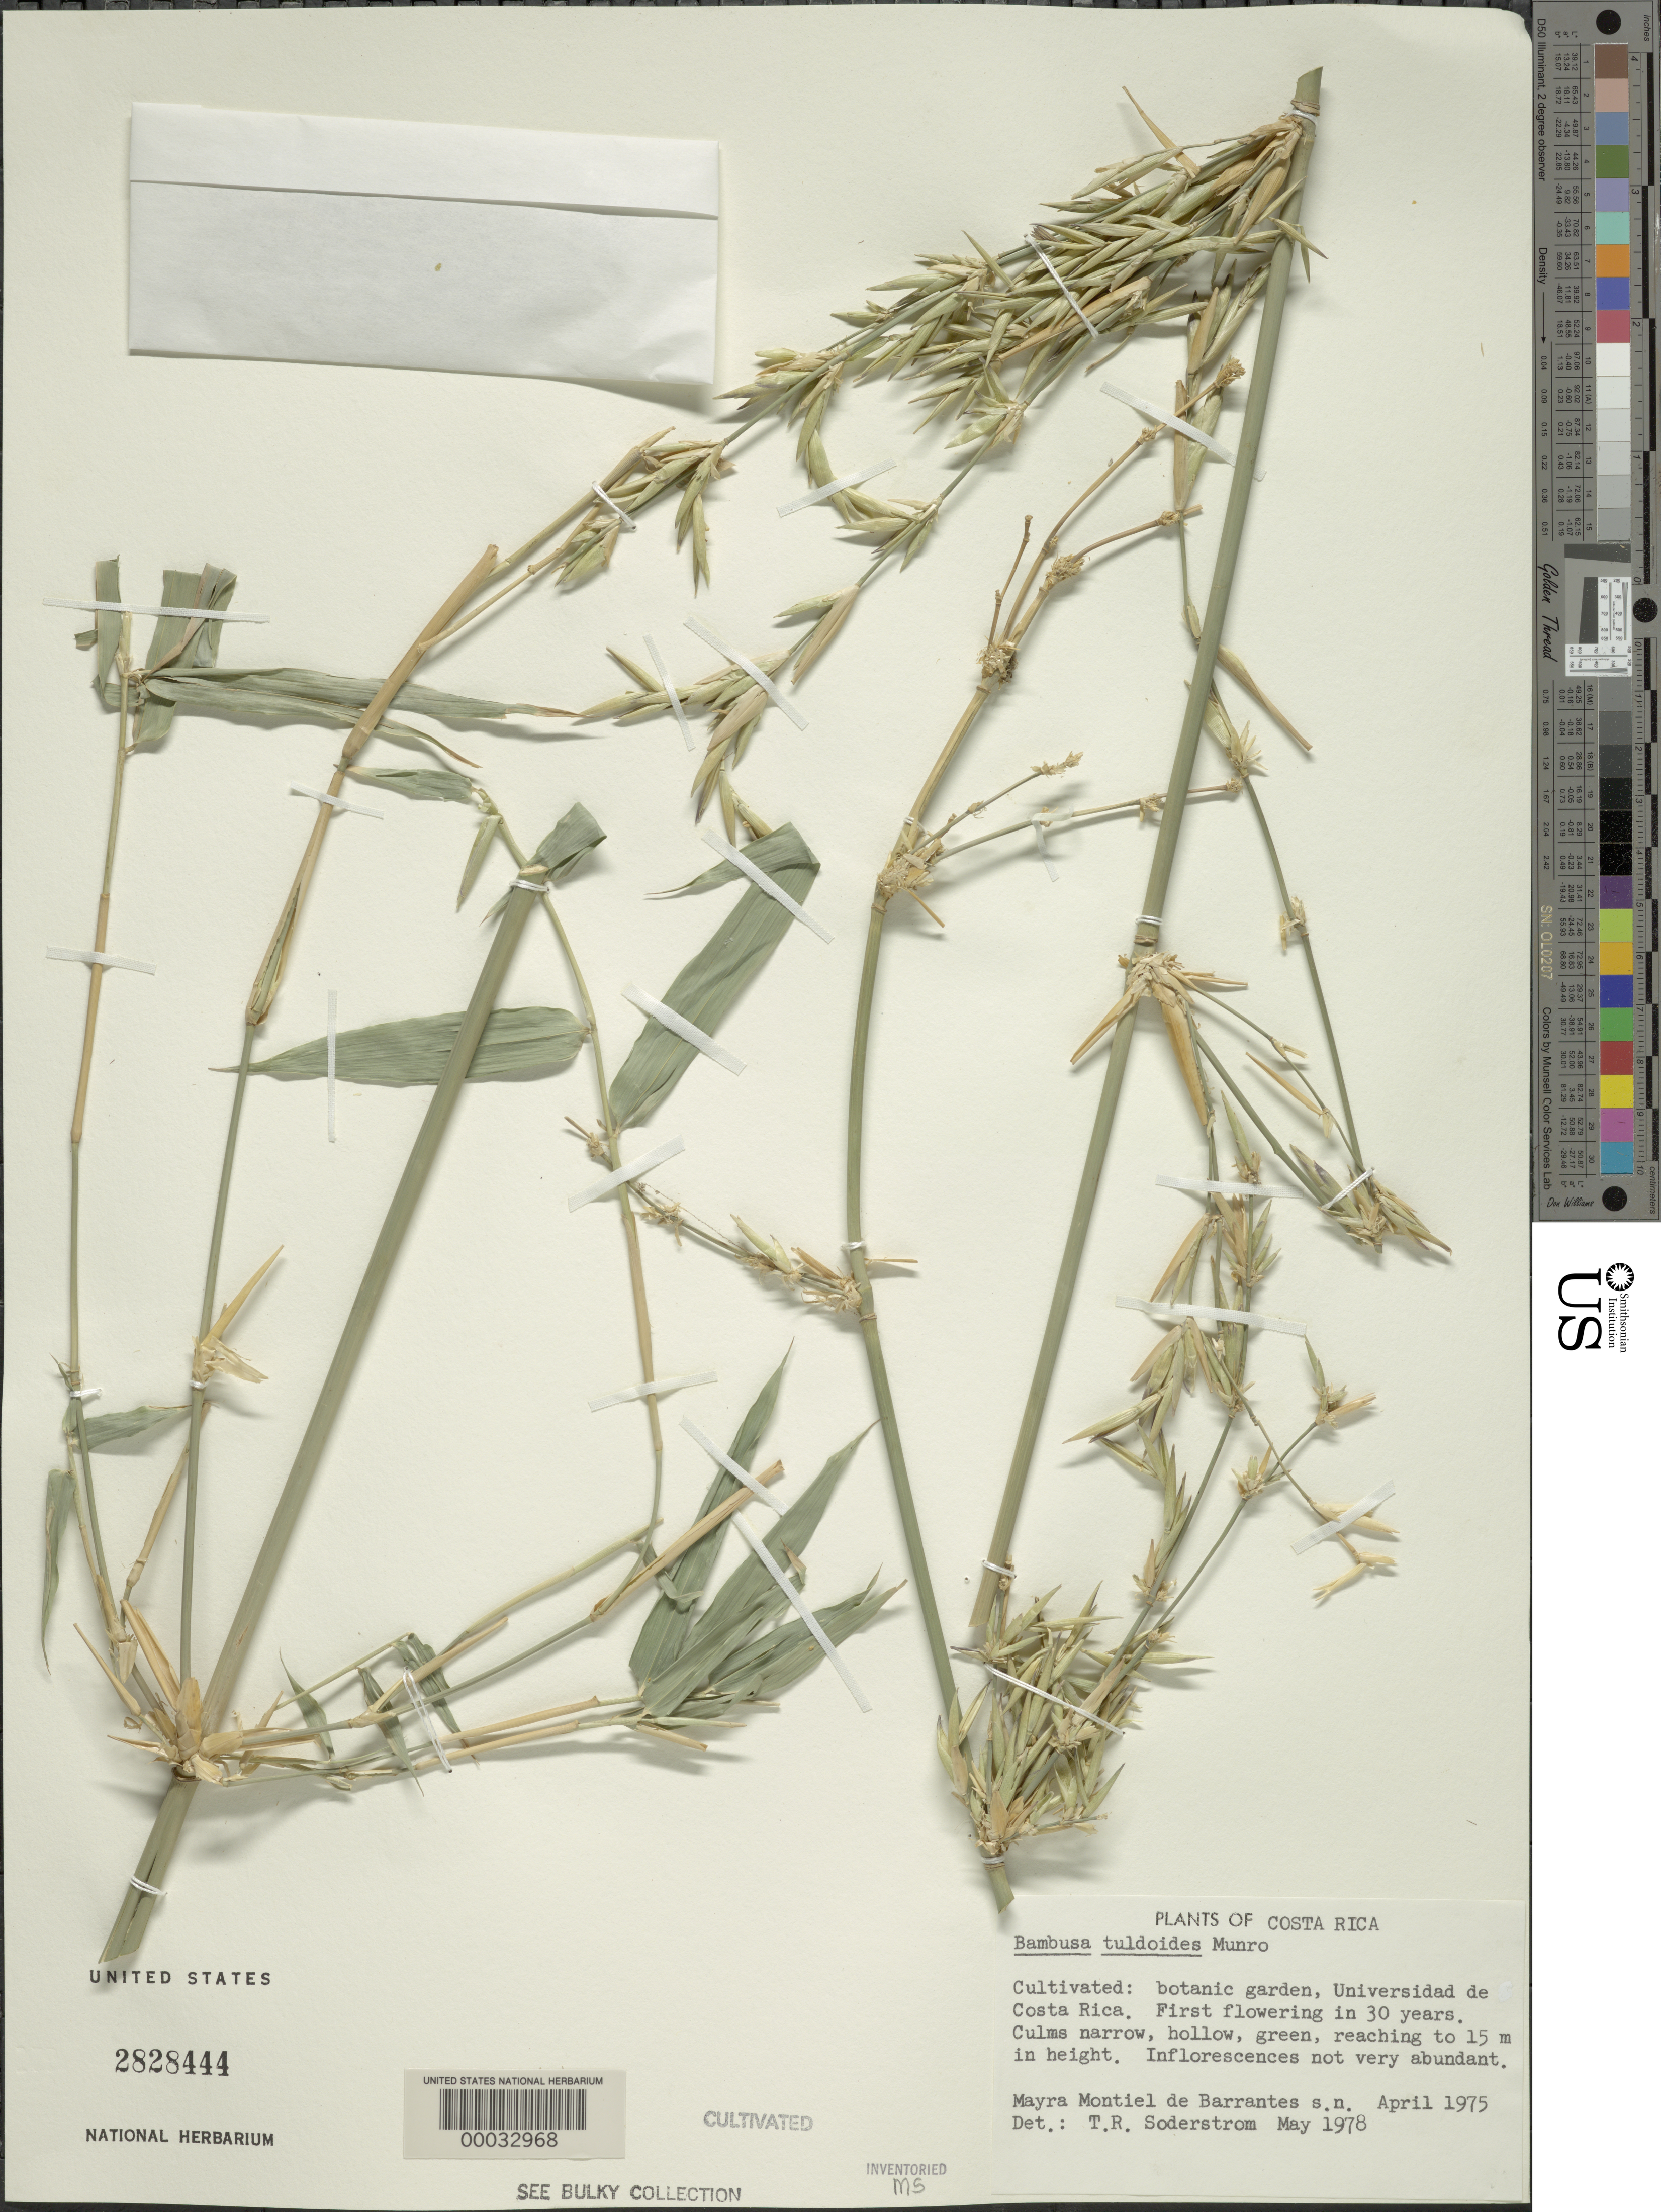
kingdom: Plantae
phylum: Tracheophyta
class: Liliopsida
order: Poales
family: Poaceae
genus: Bambusa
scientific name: Bambusa tuldoides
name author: Munro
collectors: M. Barrantes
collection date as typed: Apr 1975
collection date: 1975-04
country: Costa Rica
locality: Universidad de Costa Rica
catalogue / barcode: US 2828444